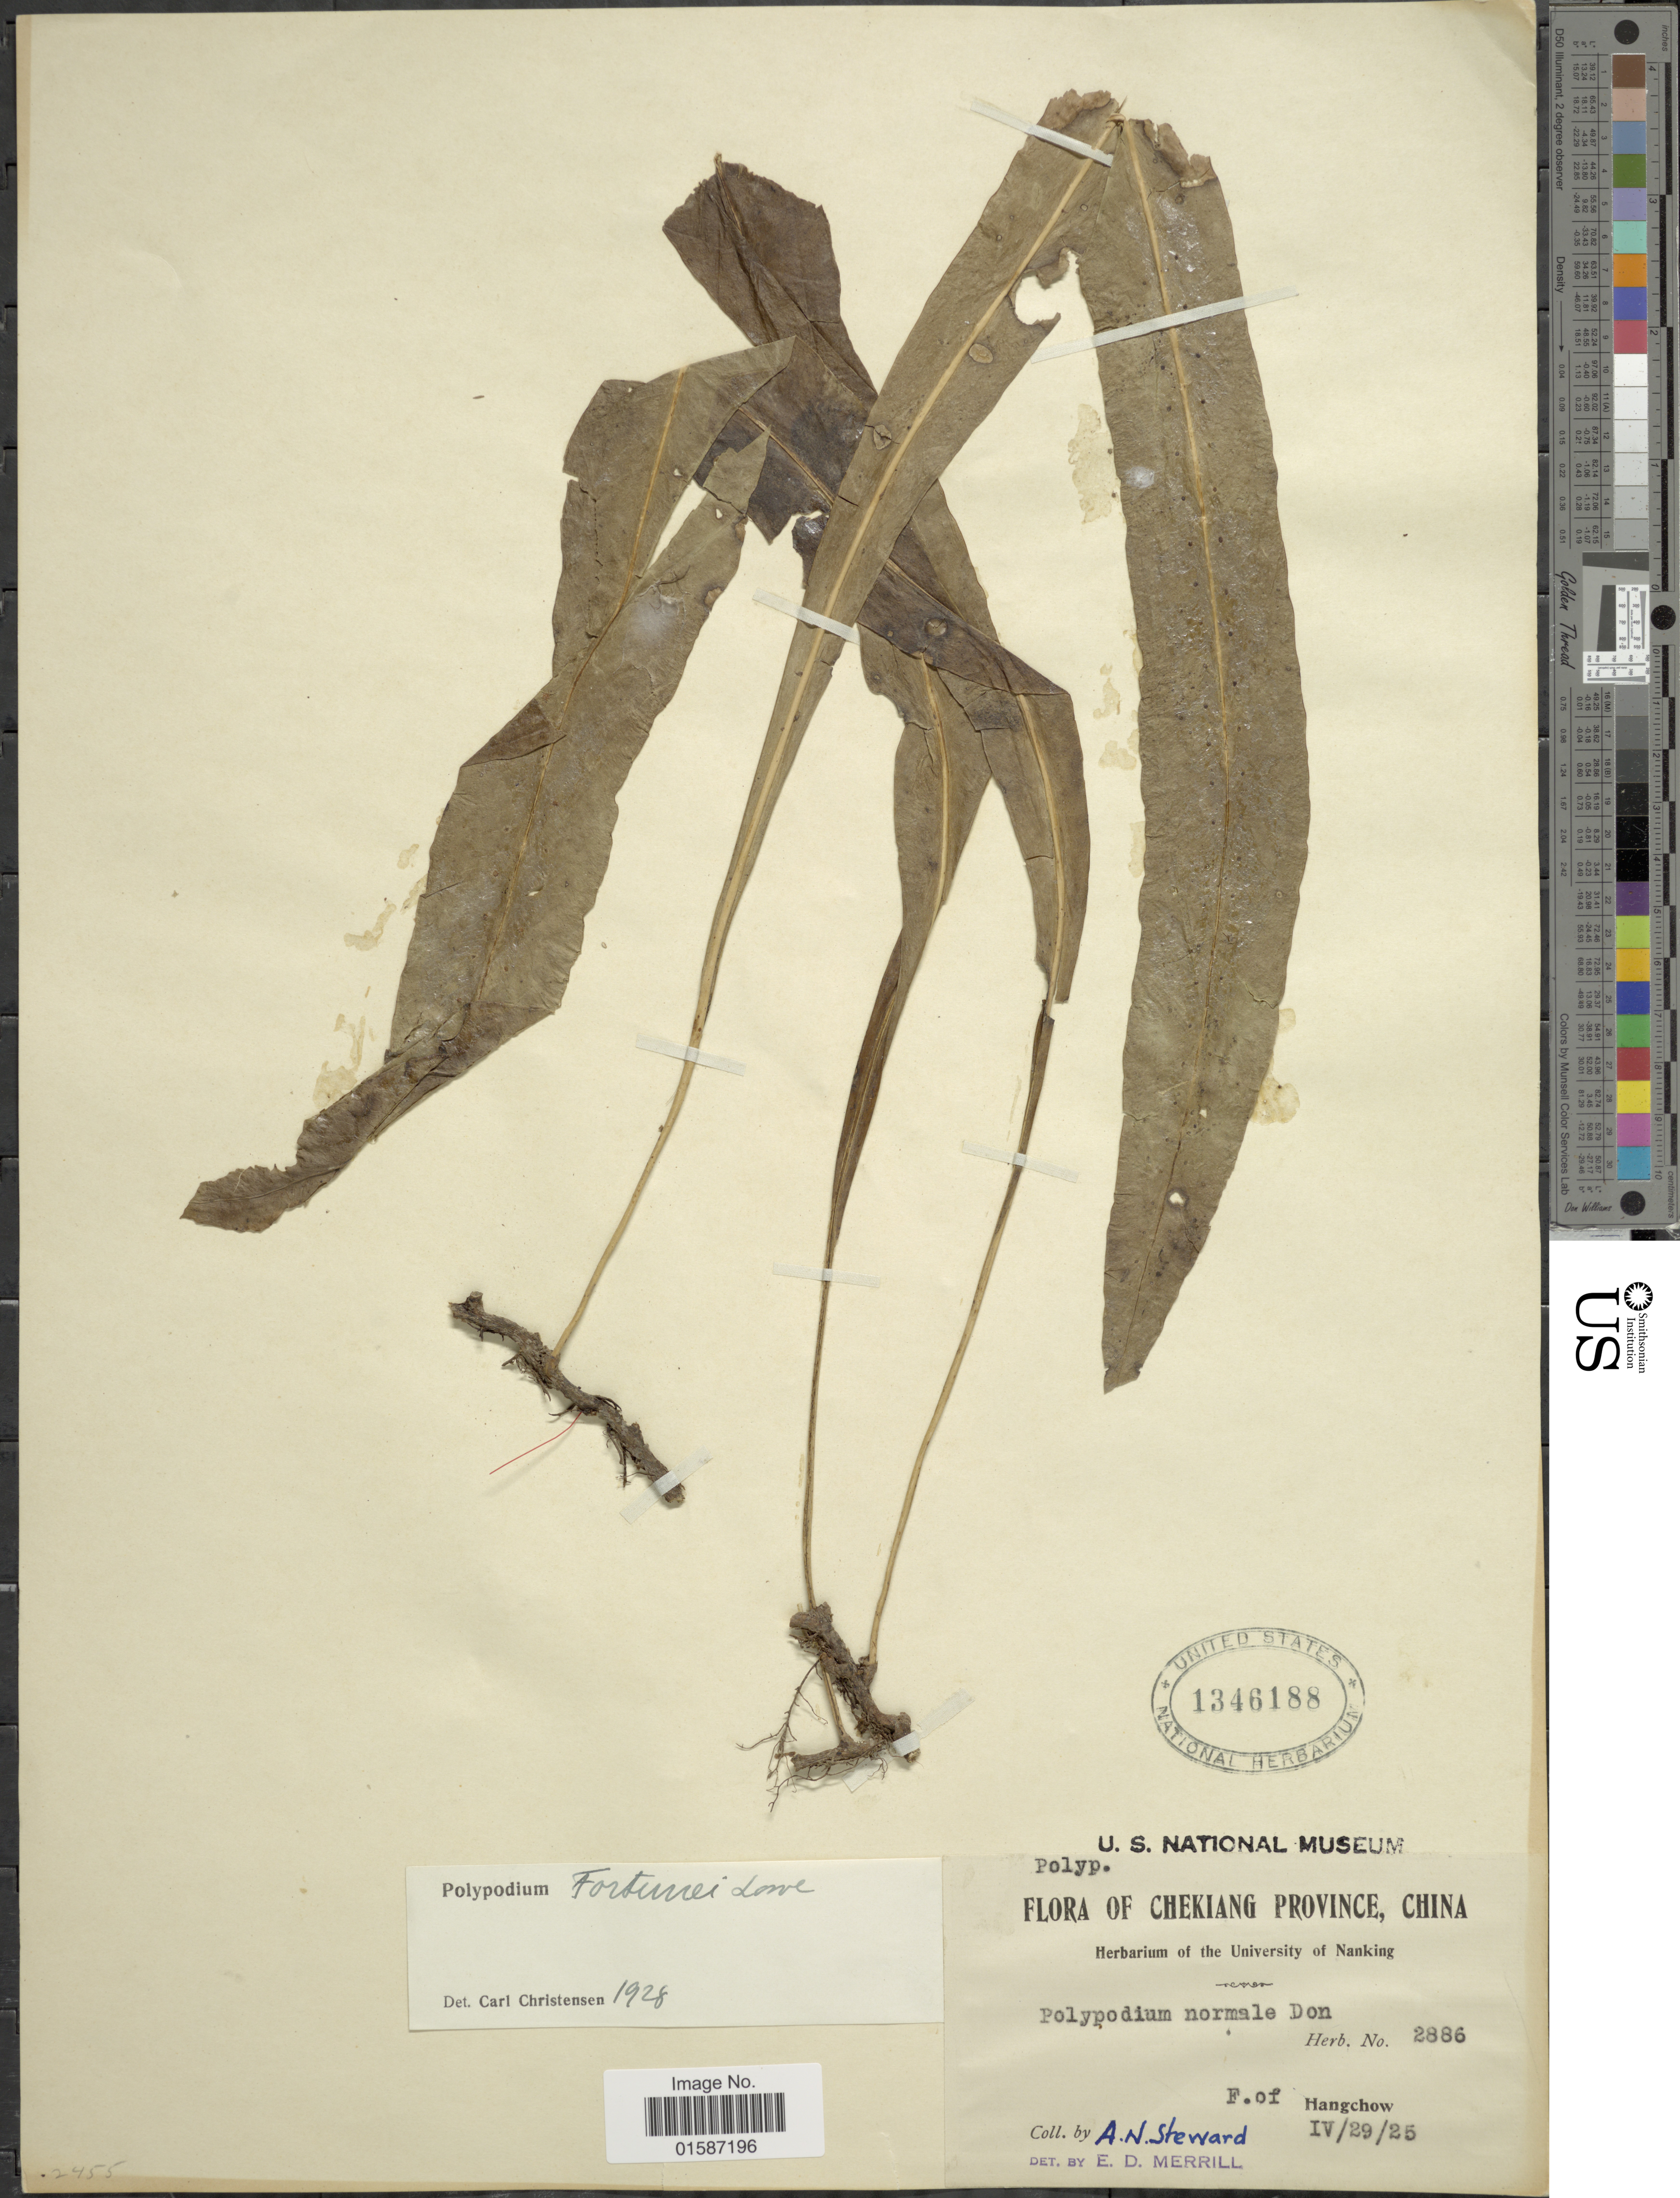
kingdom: Plantae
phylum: Tracheophyta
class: Polypodiopsida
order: Polypodiales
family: Polypodiaceae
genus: Neolepisorus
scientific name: Neolepisorus fortunei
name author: (T. Moore) Li S. Wang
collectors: A. Stewart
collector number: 2886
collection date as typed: Transcribed d/m/y: 29/4/25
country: China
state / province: Zhejiang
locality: Chekiang Province, F. of Hangchow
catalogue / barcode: US 1346188